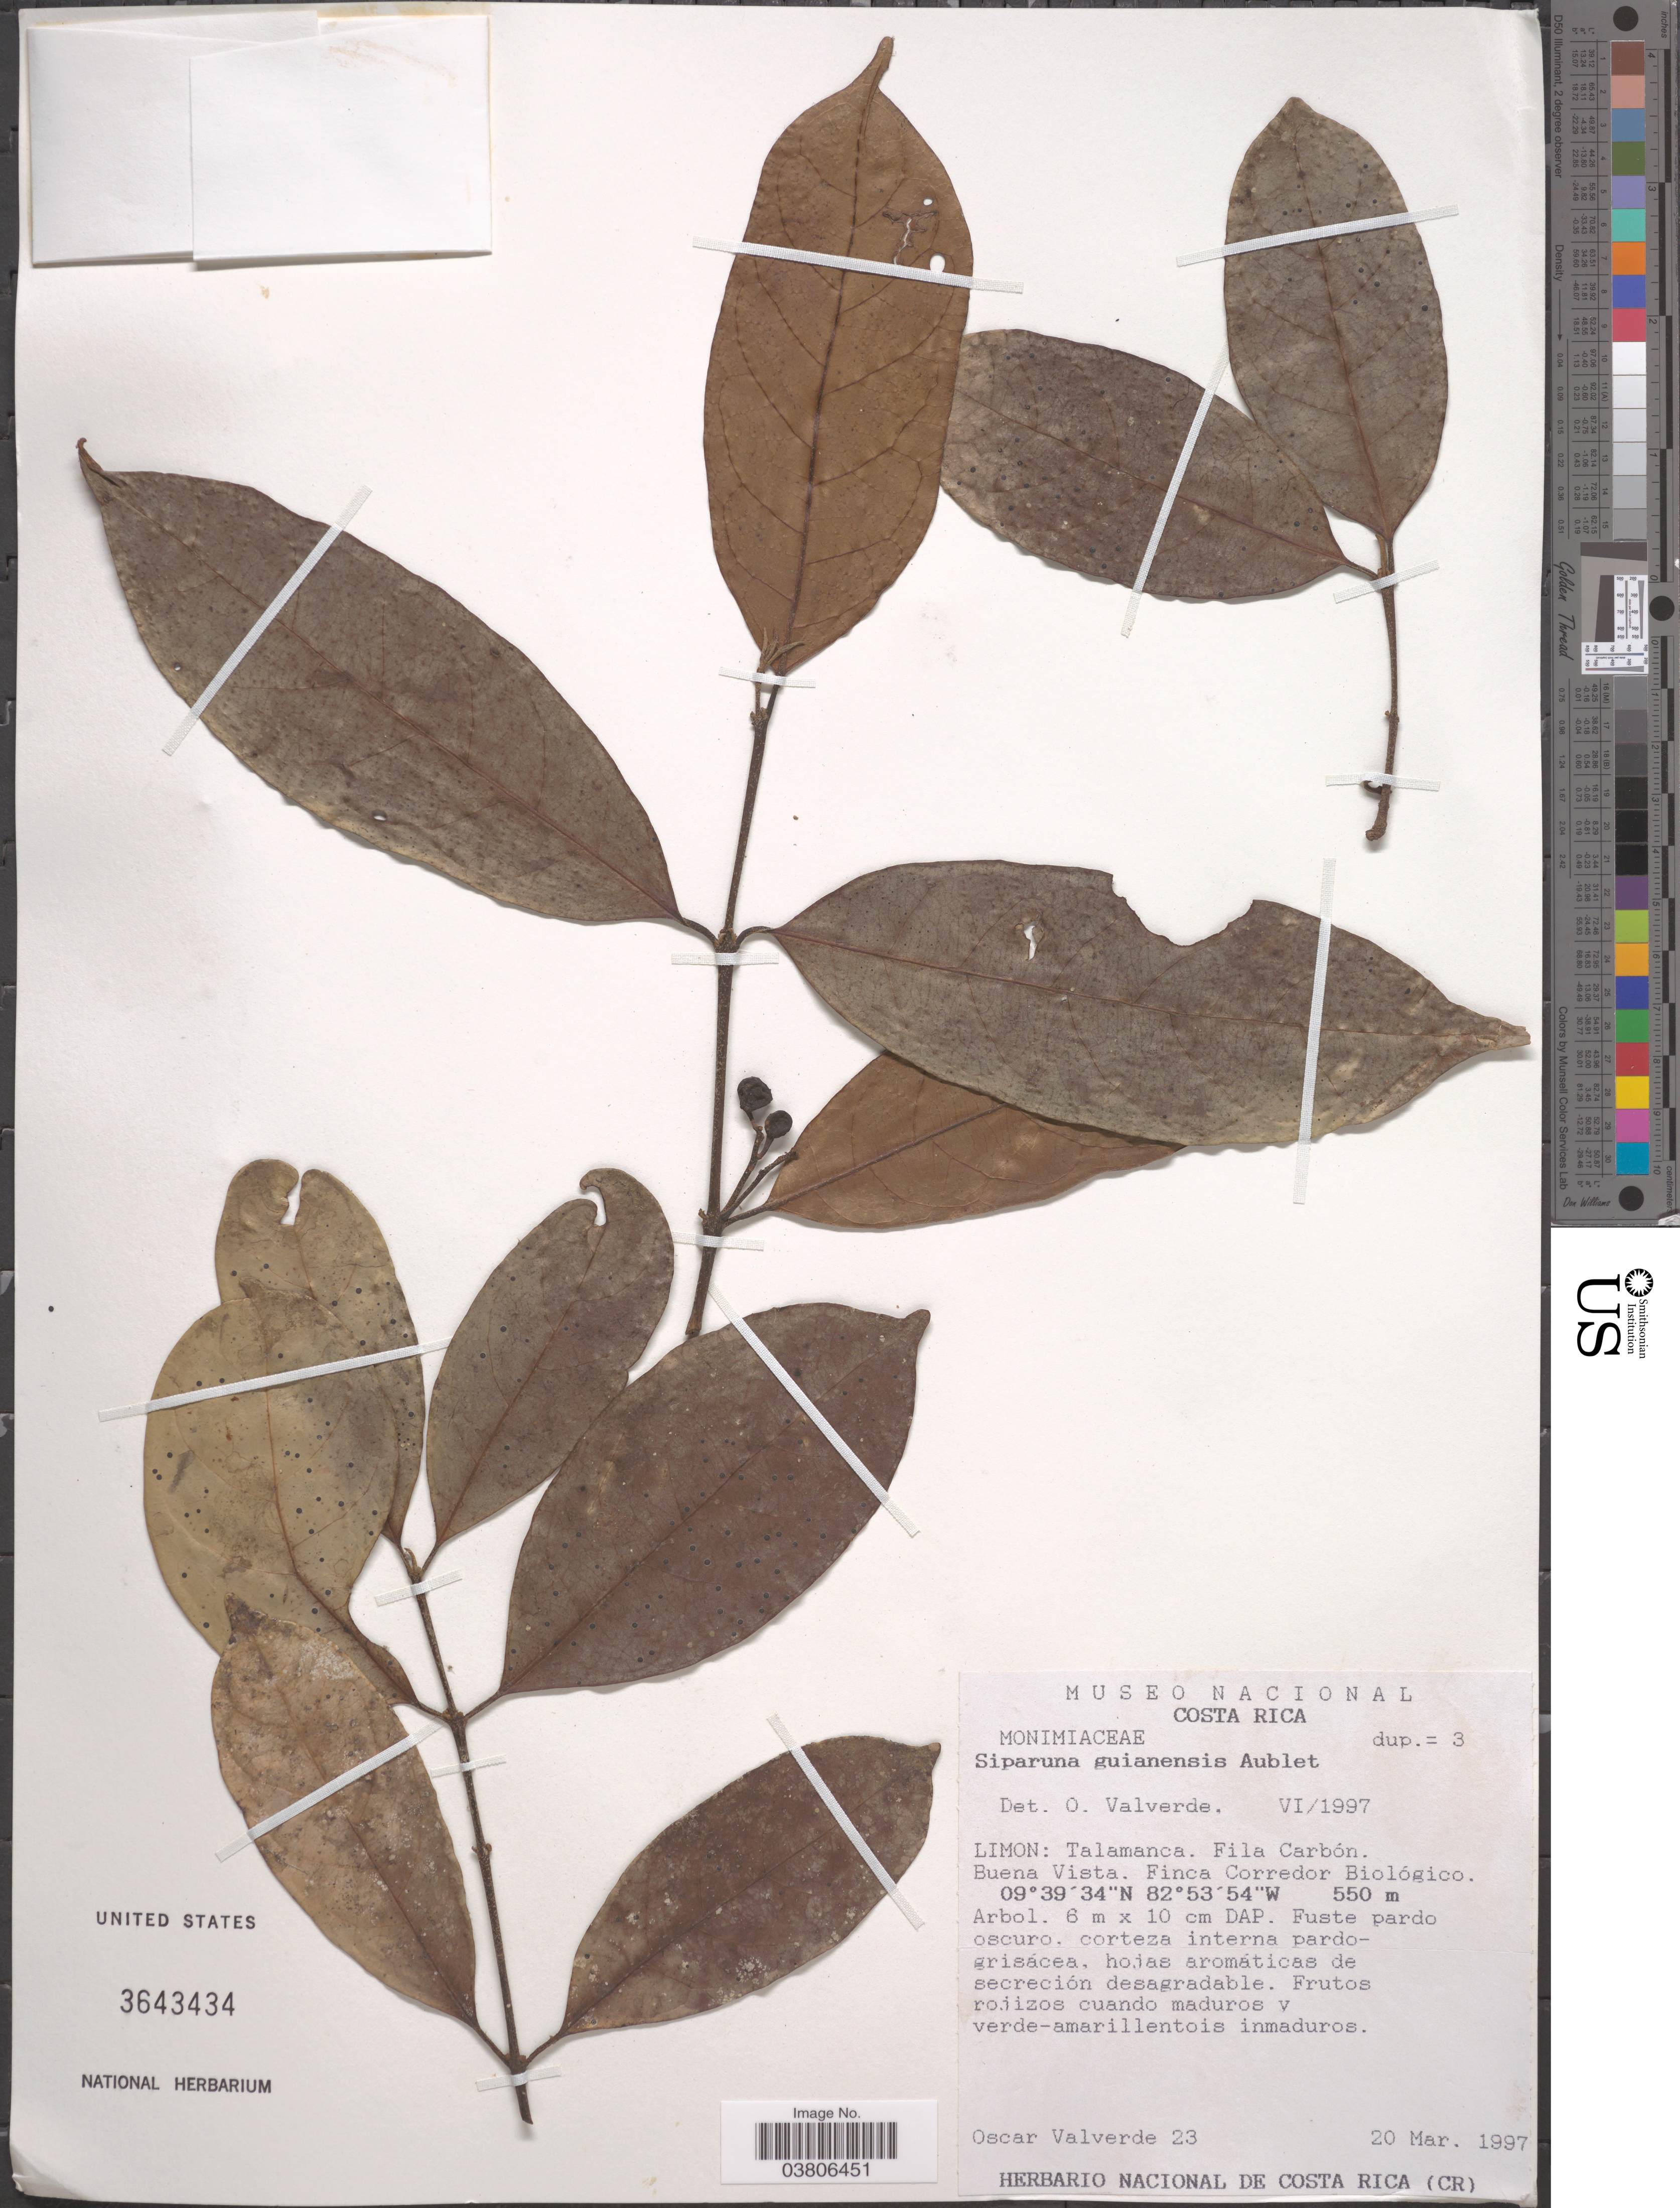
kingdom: Plantae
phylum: Tracheophyta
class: Magnoliopsida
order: Laurales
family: Siparunaceae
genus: Siparuna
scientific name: Siparuna guianensis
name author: Aubl.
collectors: O. Valverde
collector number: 23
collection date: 1997-03-20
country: Costa Rica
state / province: Limón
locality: Talamanca. Fila Carbón. Buena Vista. Finca Corredor Biológico.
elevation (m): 550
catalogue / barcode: US 3643434